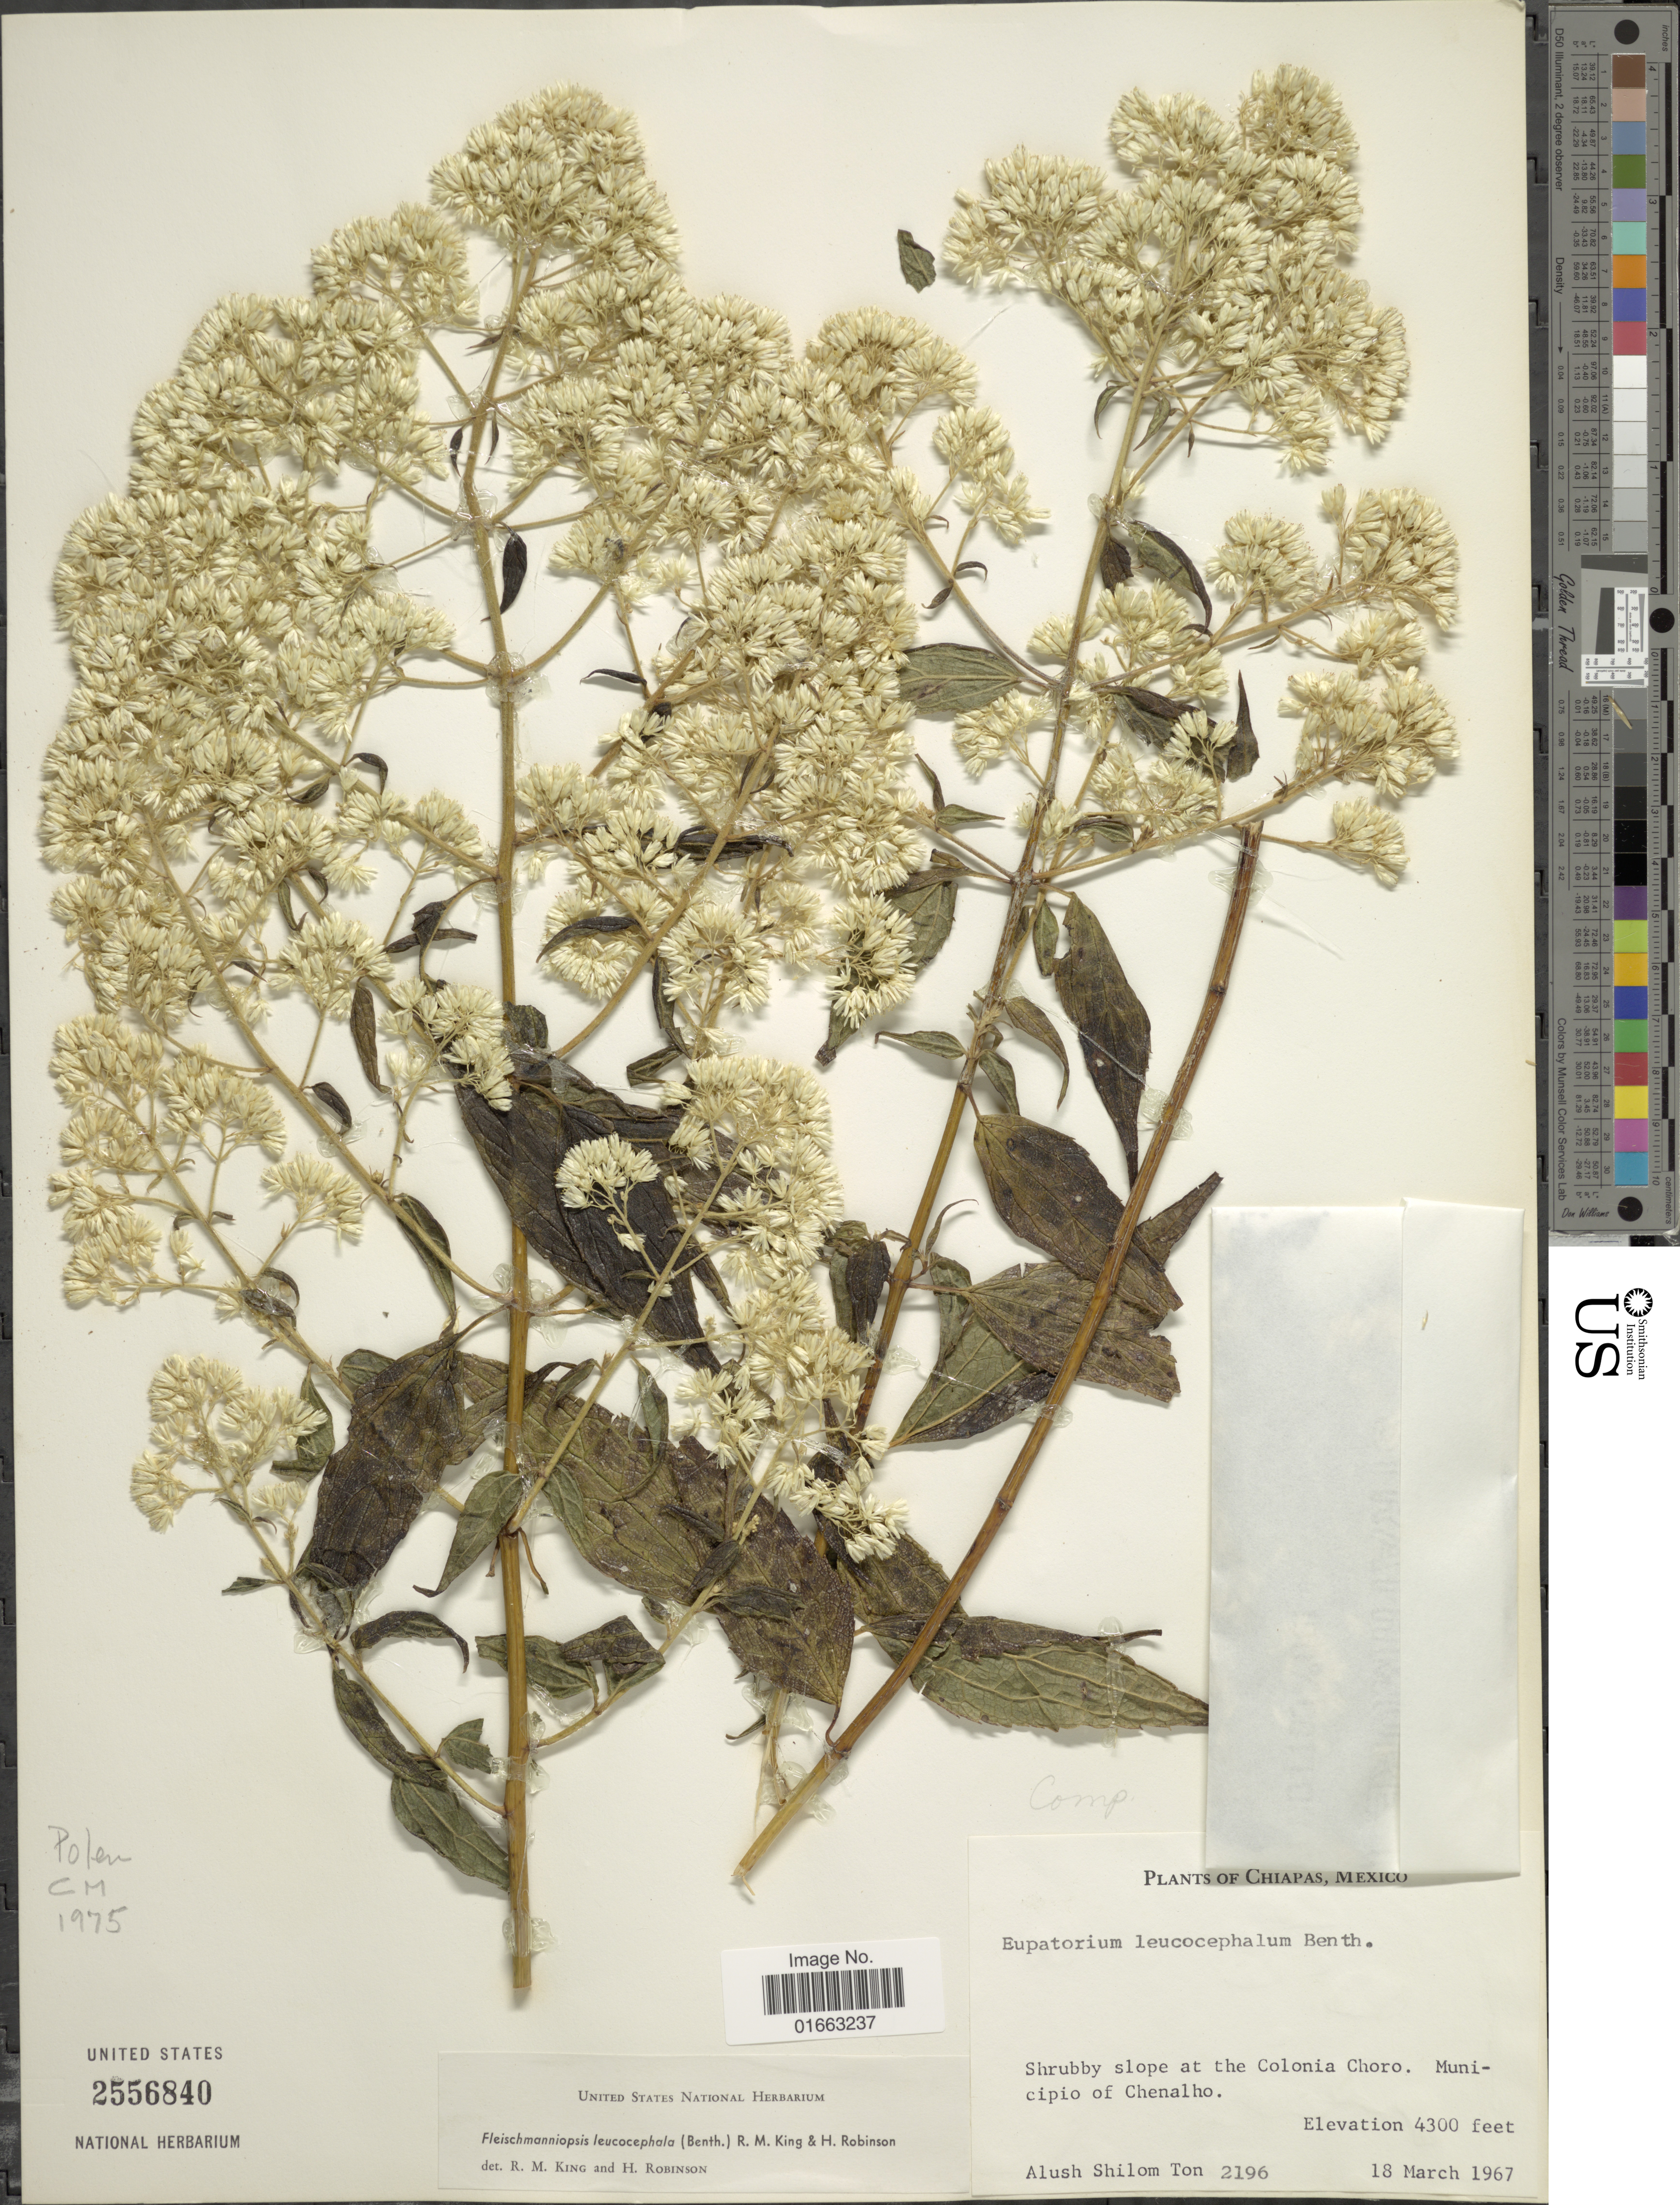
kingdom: Plantae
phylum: Tracheophyta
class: Magnoliopsida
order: Asterales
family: Asteraceae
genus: Fleischmanniopsis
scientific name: Fleischmanniopsis leucocephala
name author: (Benth.) R.M. King & H. Rob.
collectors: A. S. Ton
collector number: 2196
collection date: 1967-03-18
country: Mexico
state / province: Chiapas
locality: Shrubby slope at the Colonia choro, Municipio of Chenalho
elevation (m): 1311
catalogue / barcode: US 2556840